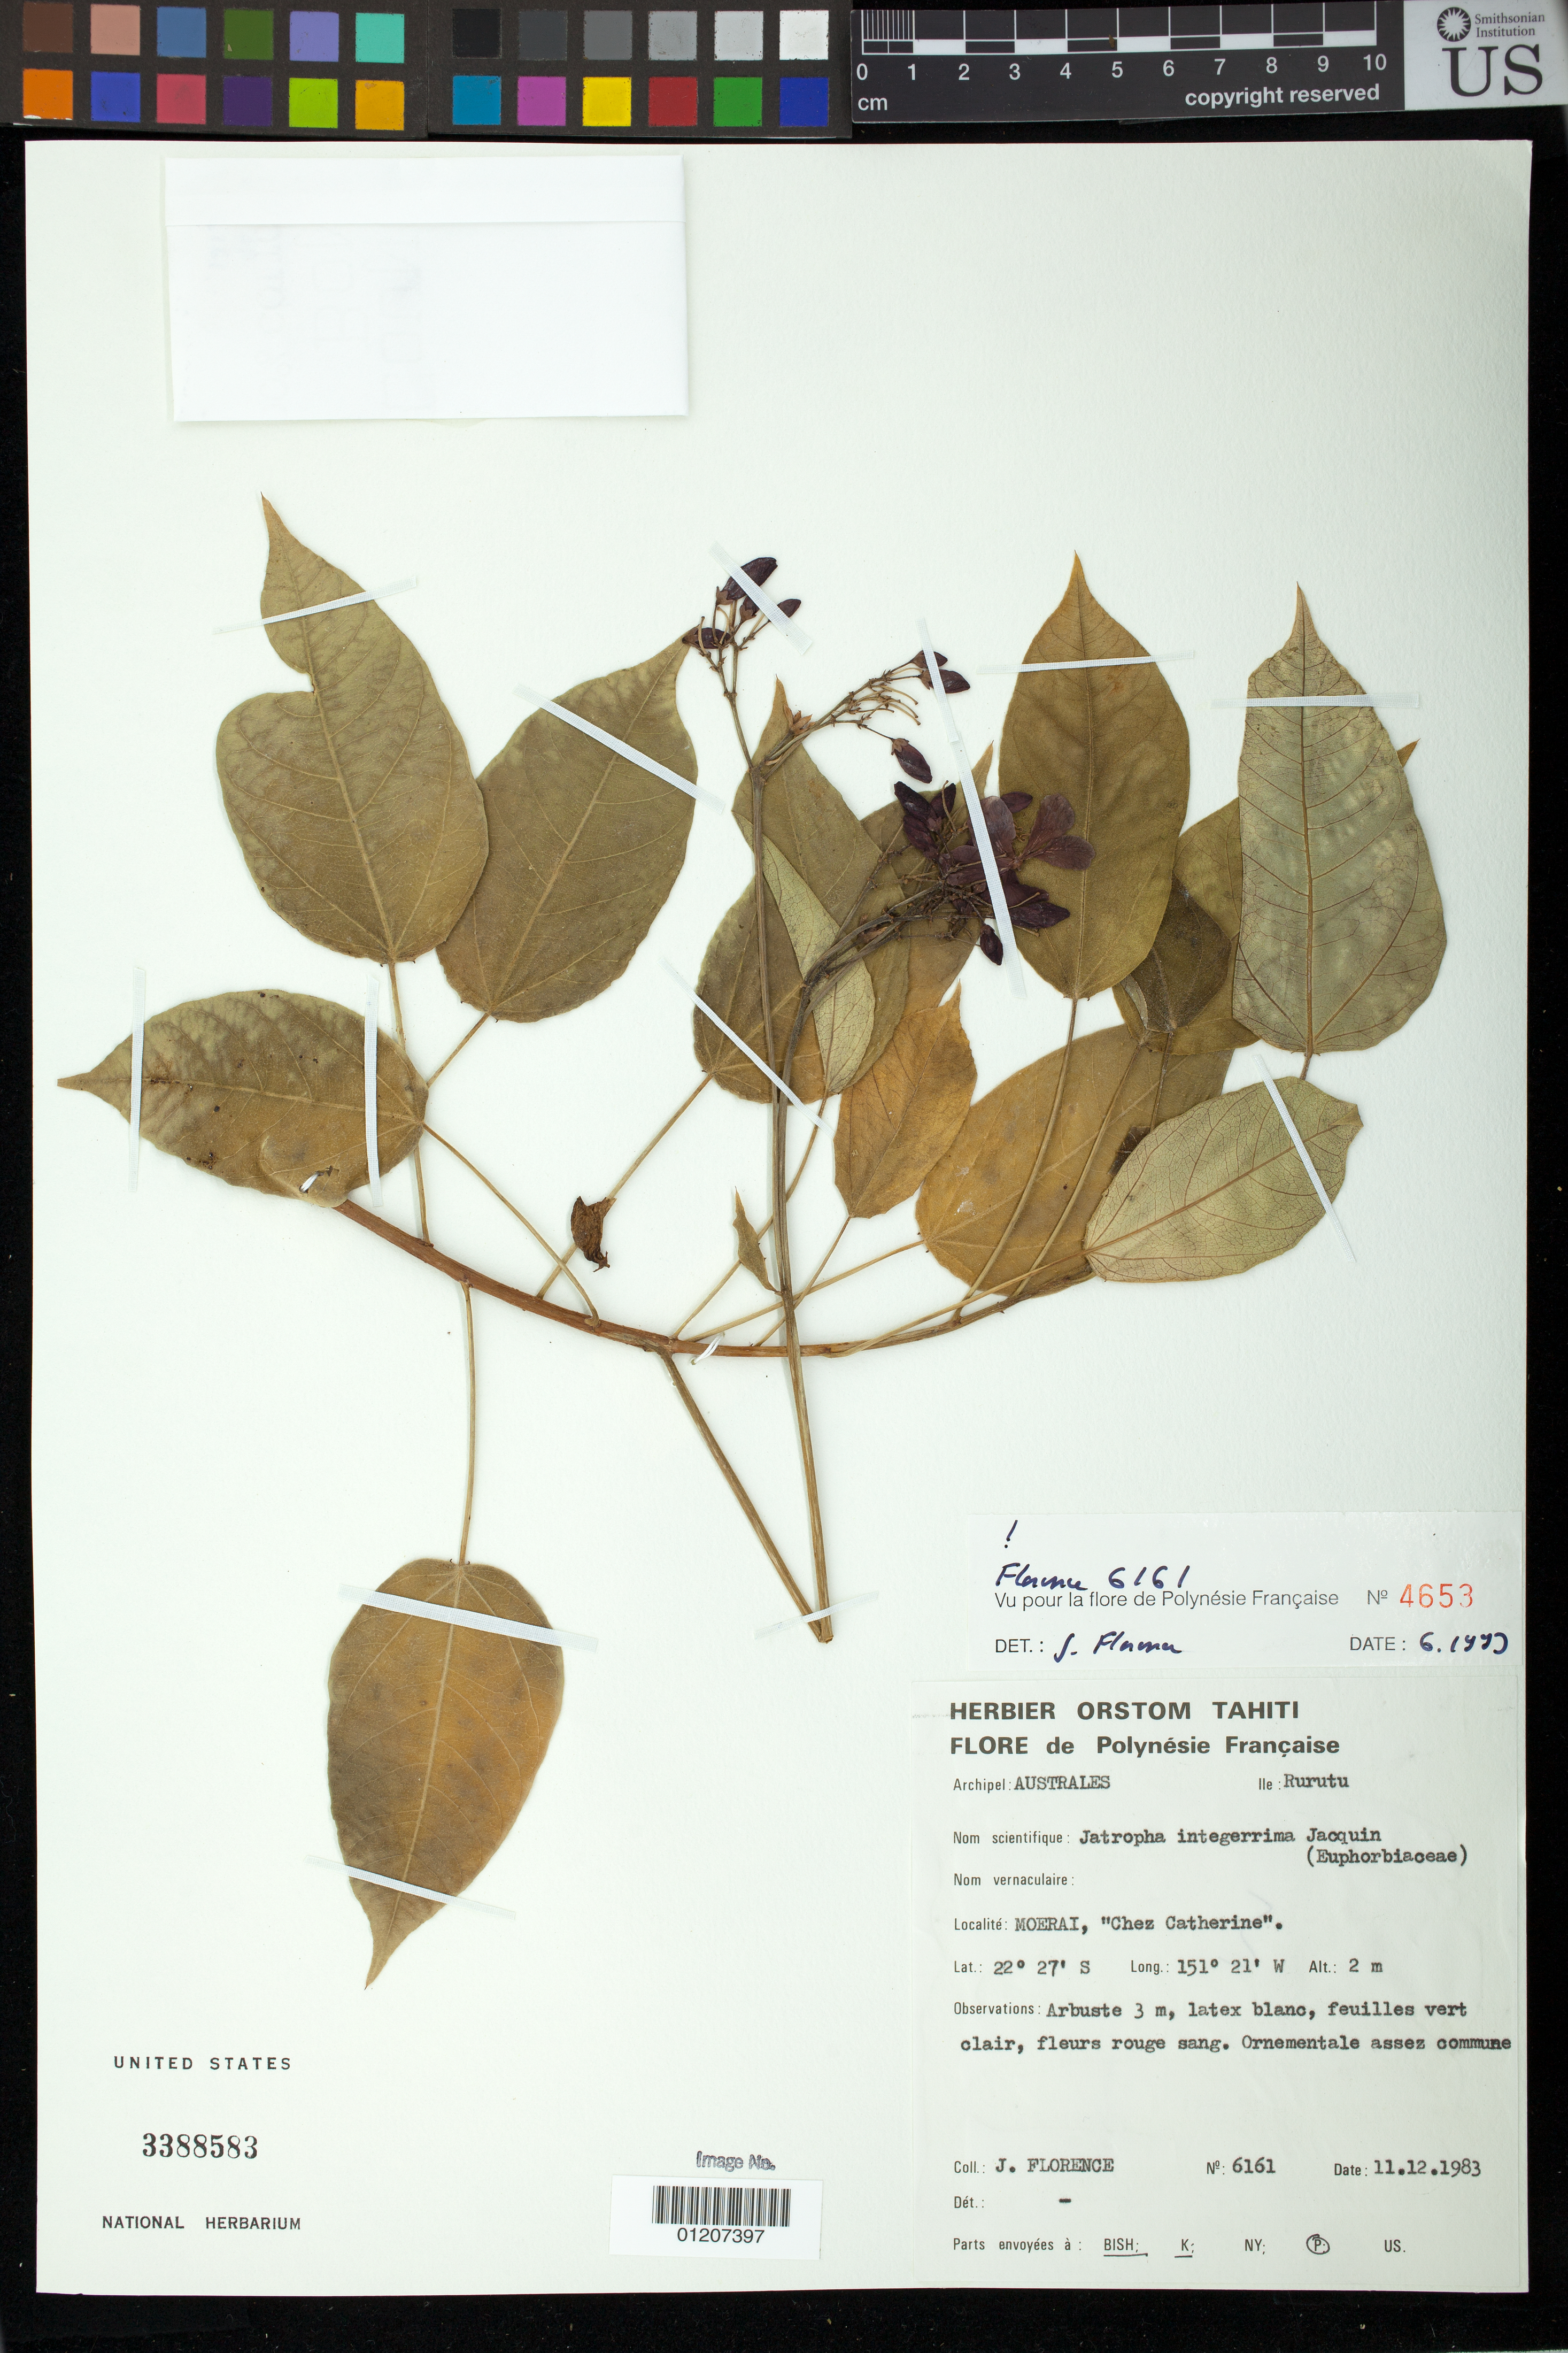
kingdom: Plantae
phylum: Tracheophyta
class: Magnoliopsida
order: Malpighiales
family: Euphorbiaceae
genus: Jatropha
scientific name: Jatropha integerrima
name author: Jacq.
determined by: Florence, J.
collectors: J. Florence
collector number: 6161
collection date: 1983-12-11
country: French Polynesia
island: Rurutu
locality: Moerai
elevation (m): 2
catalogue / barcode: US 3388583